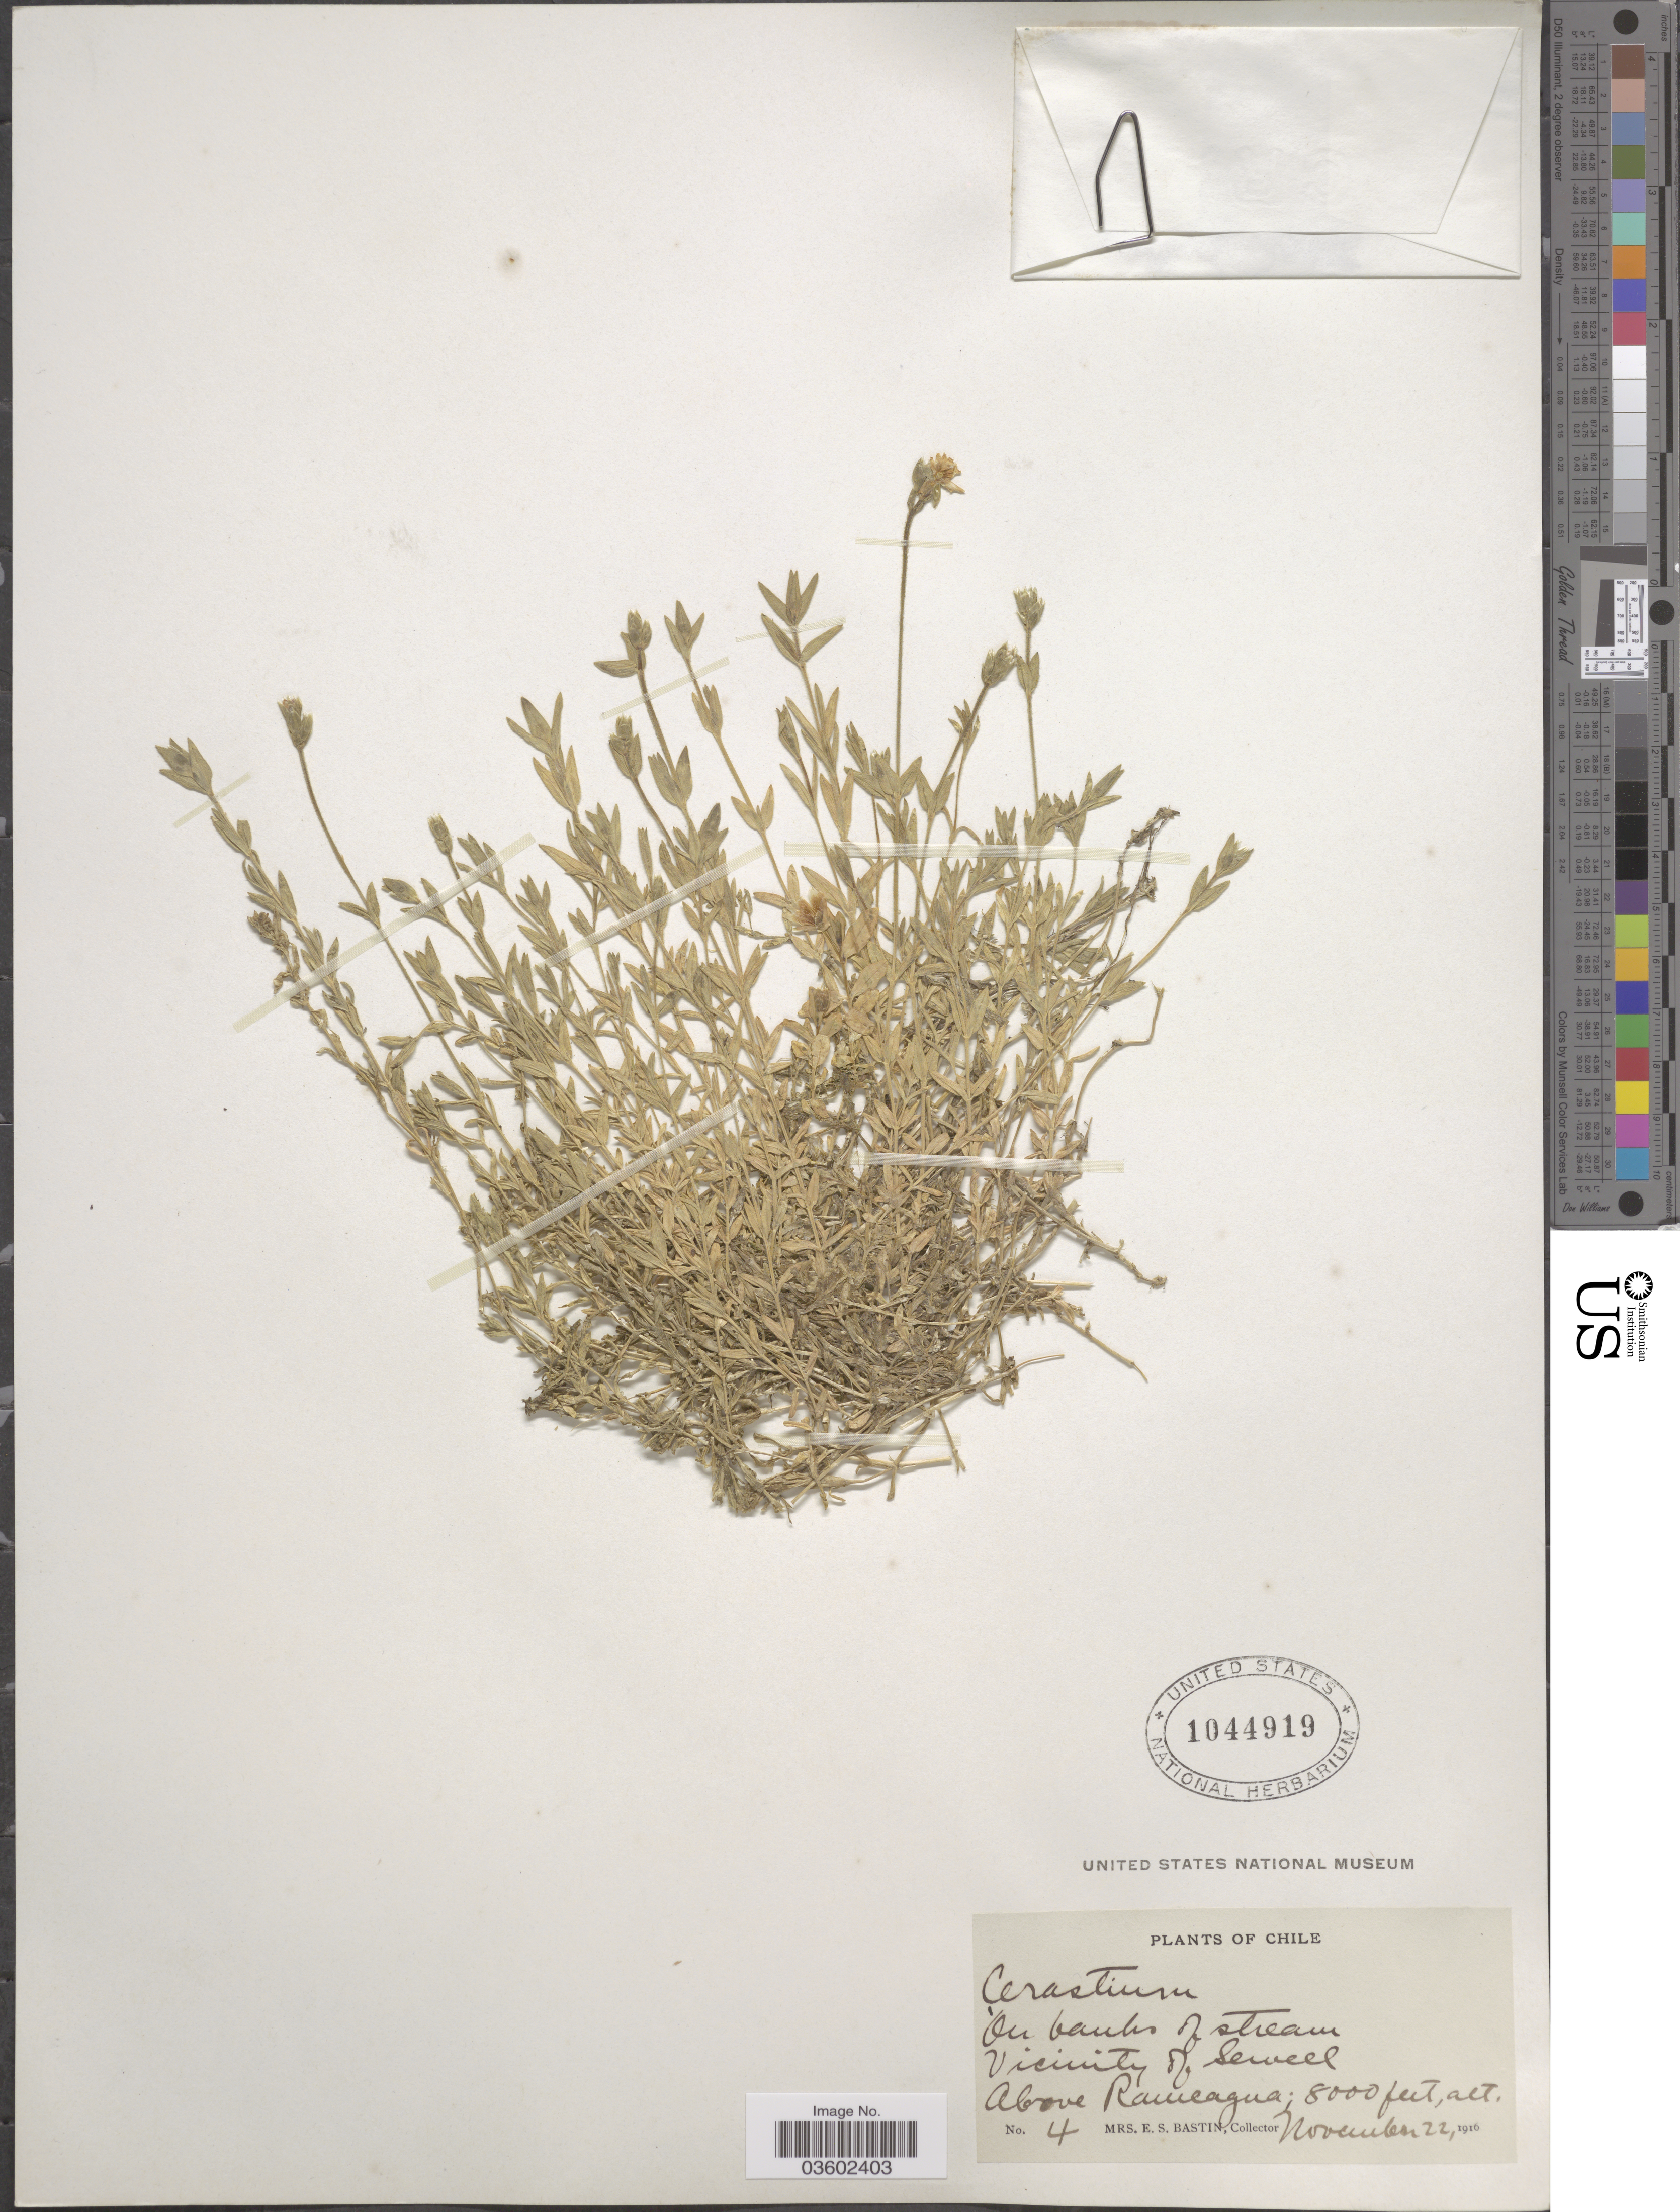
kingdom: Plantae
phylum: Tracheophyta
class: Magnoliopsida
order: Caryophyllales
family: Caryophyllaceae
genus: Cerastium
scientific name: Cerastium arvense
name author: L.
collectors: E. Bastin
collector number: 4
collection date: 1916-11-22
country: Chile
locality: Vicinity of Sewell. Above Ramcagua.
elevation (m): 2438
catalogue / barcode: US 1044919